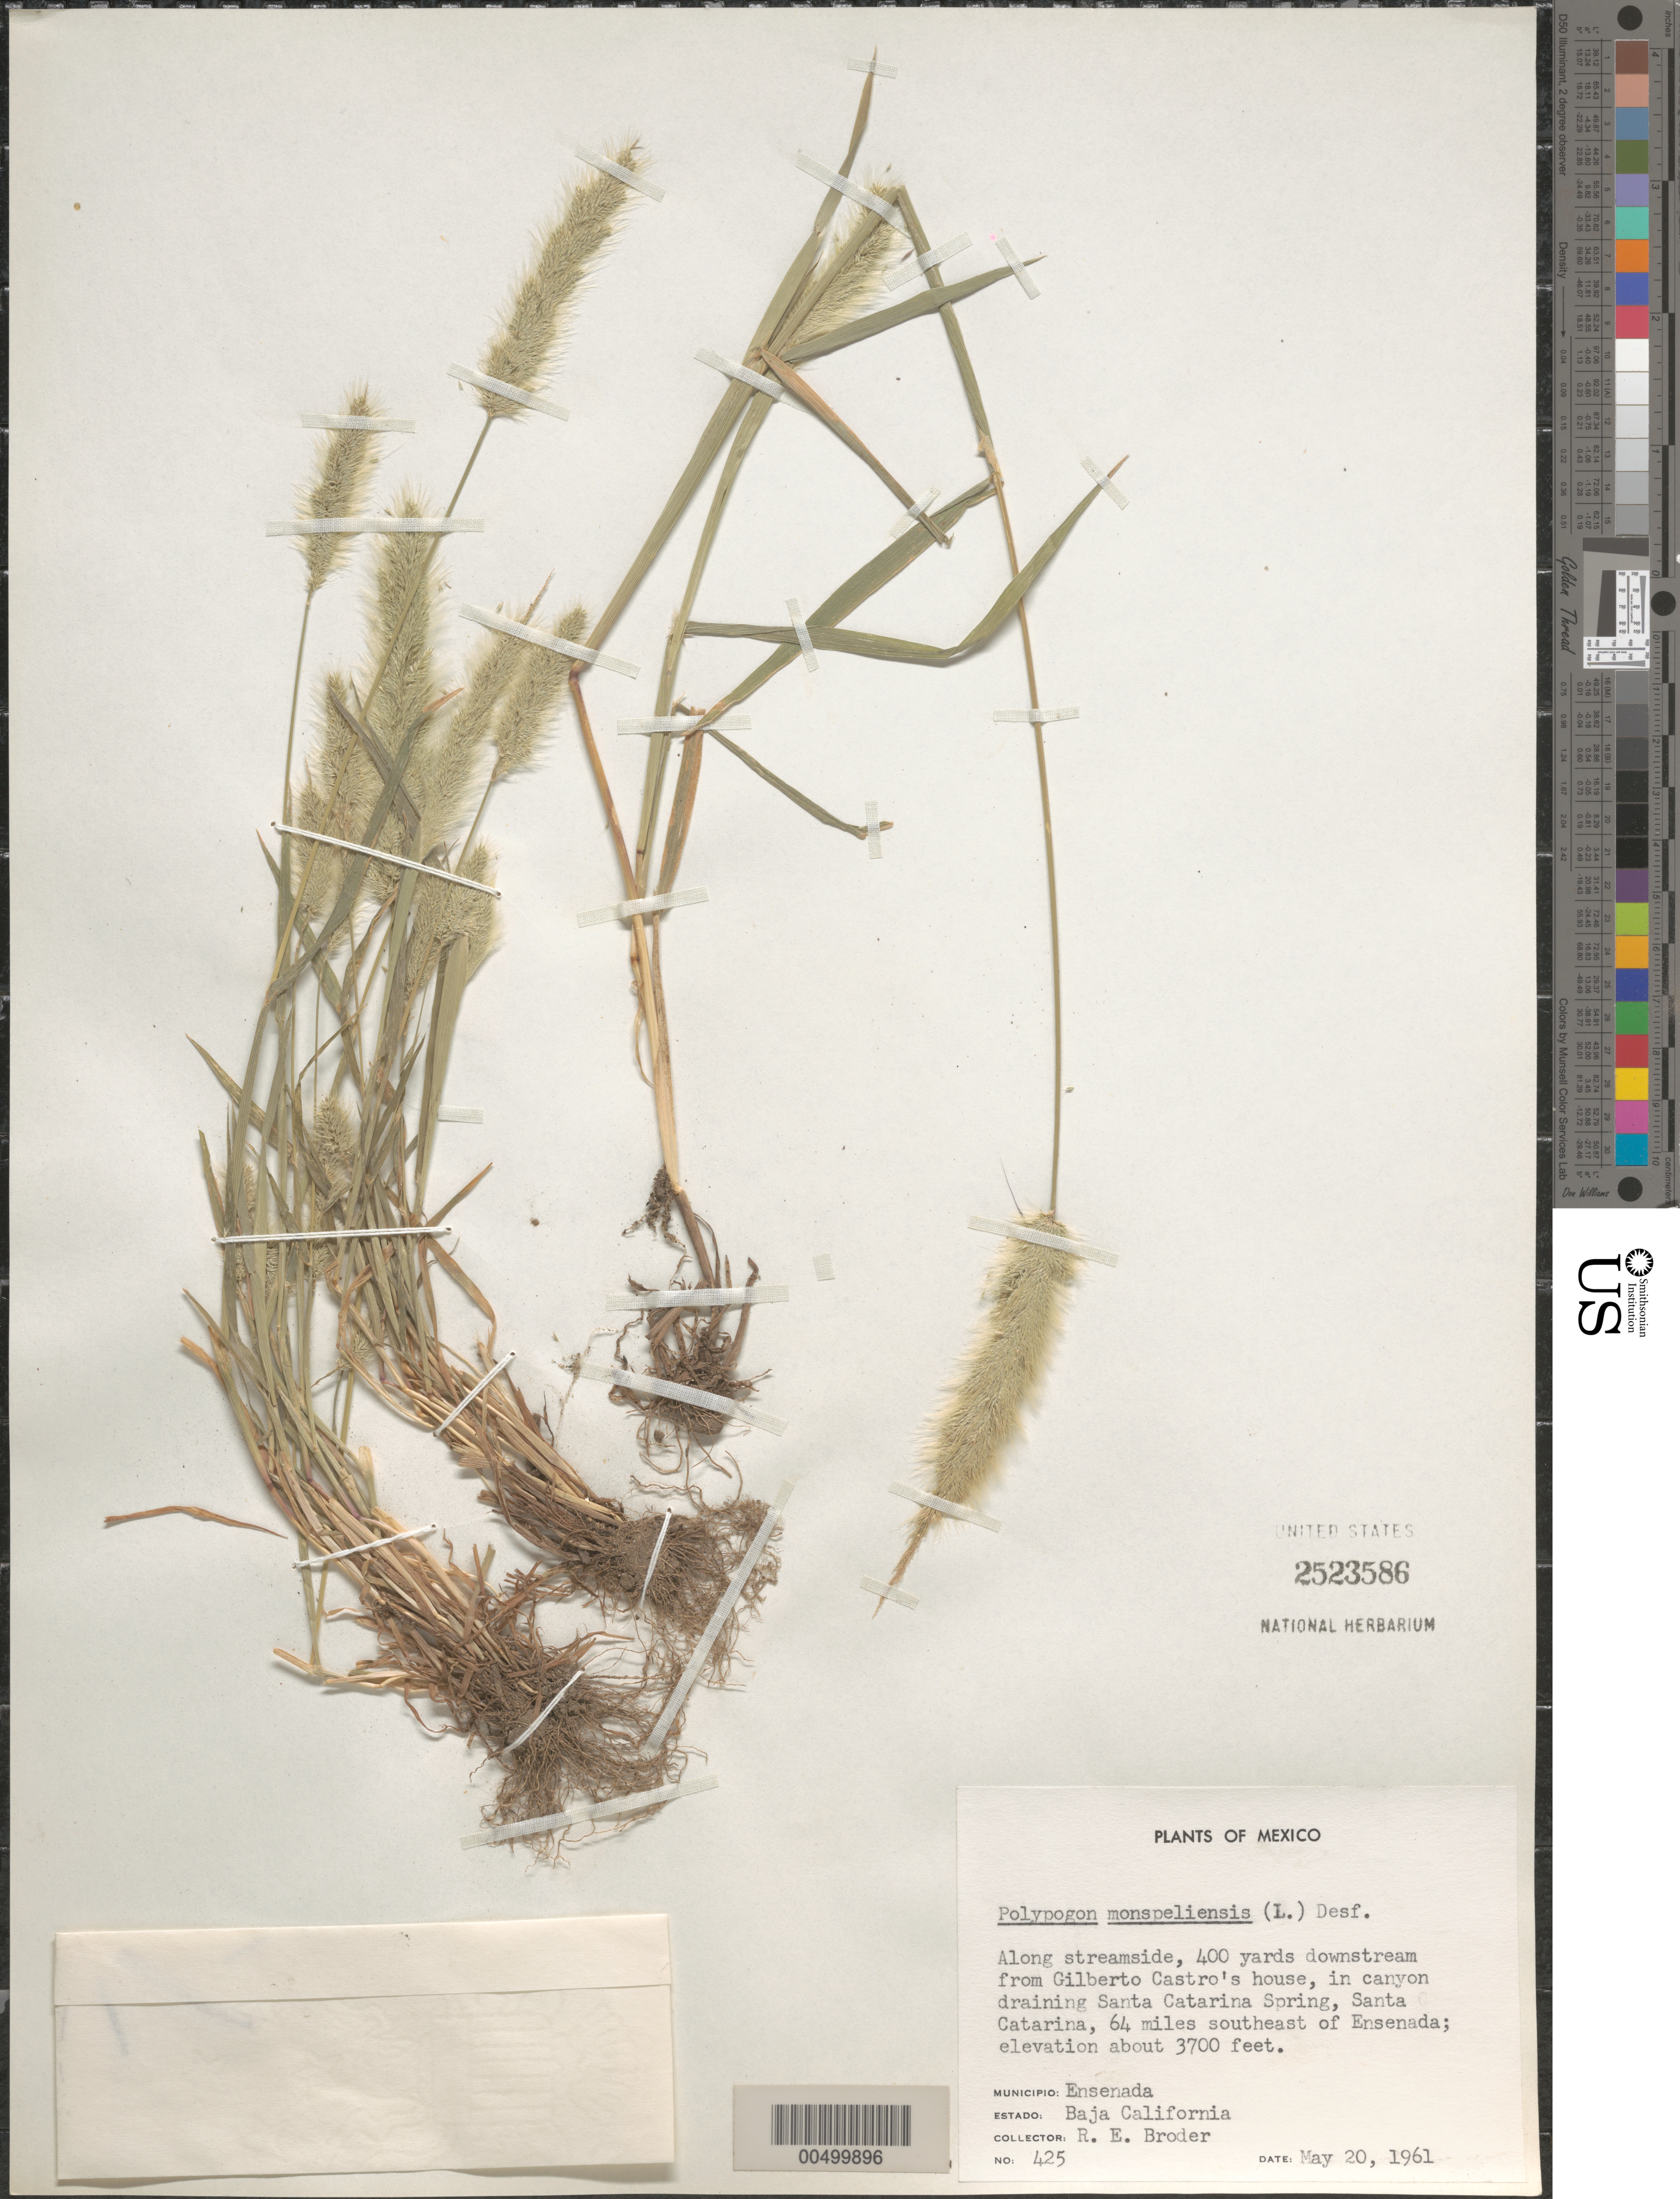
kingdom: Plantae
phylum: Tracheophyta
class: Liliopsida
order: Poales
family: Poaceae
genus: Polypogon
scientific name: Polypogon monspeliensis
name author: (L.) Desf.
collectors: R. Broder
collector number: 425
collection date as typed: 20 May 1961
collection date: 1961-05-20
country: Mexico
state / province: Baja California Norte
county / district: Ensenada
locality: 400 yards downstream from Gilberto Castro's house, in canyon draining Santa Catarina, 64 mi SE of Ensenada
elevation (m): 1128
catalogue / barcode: US 2523586